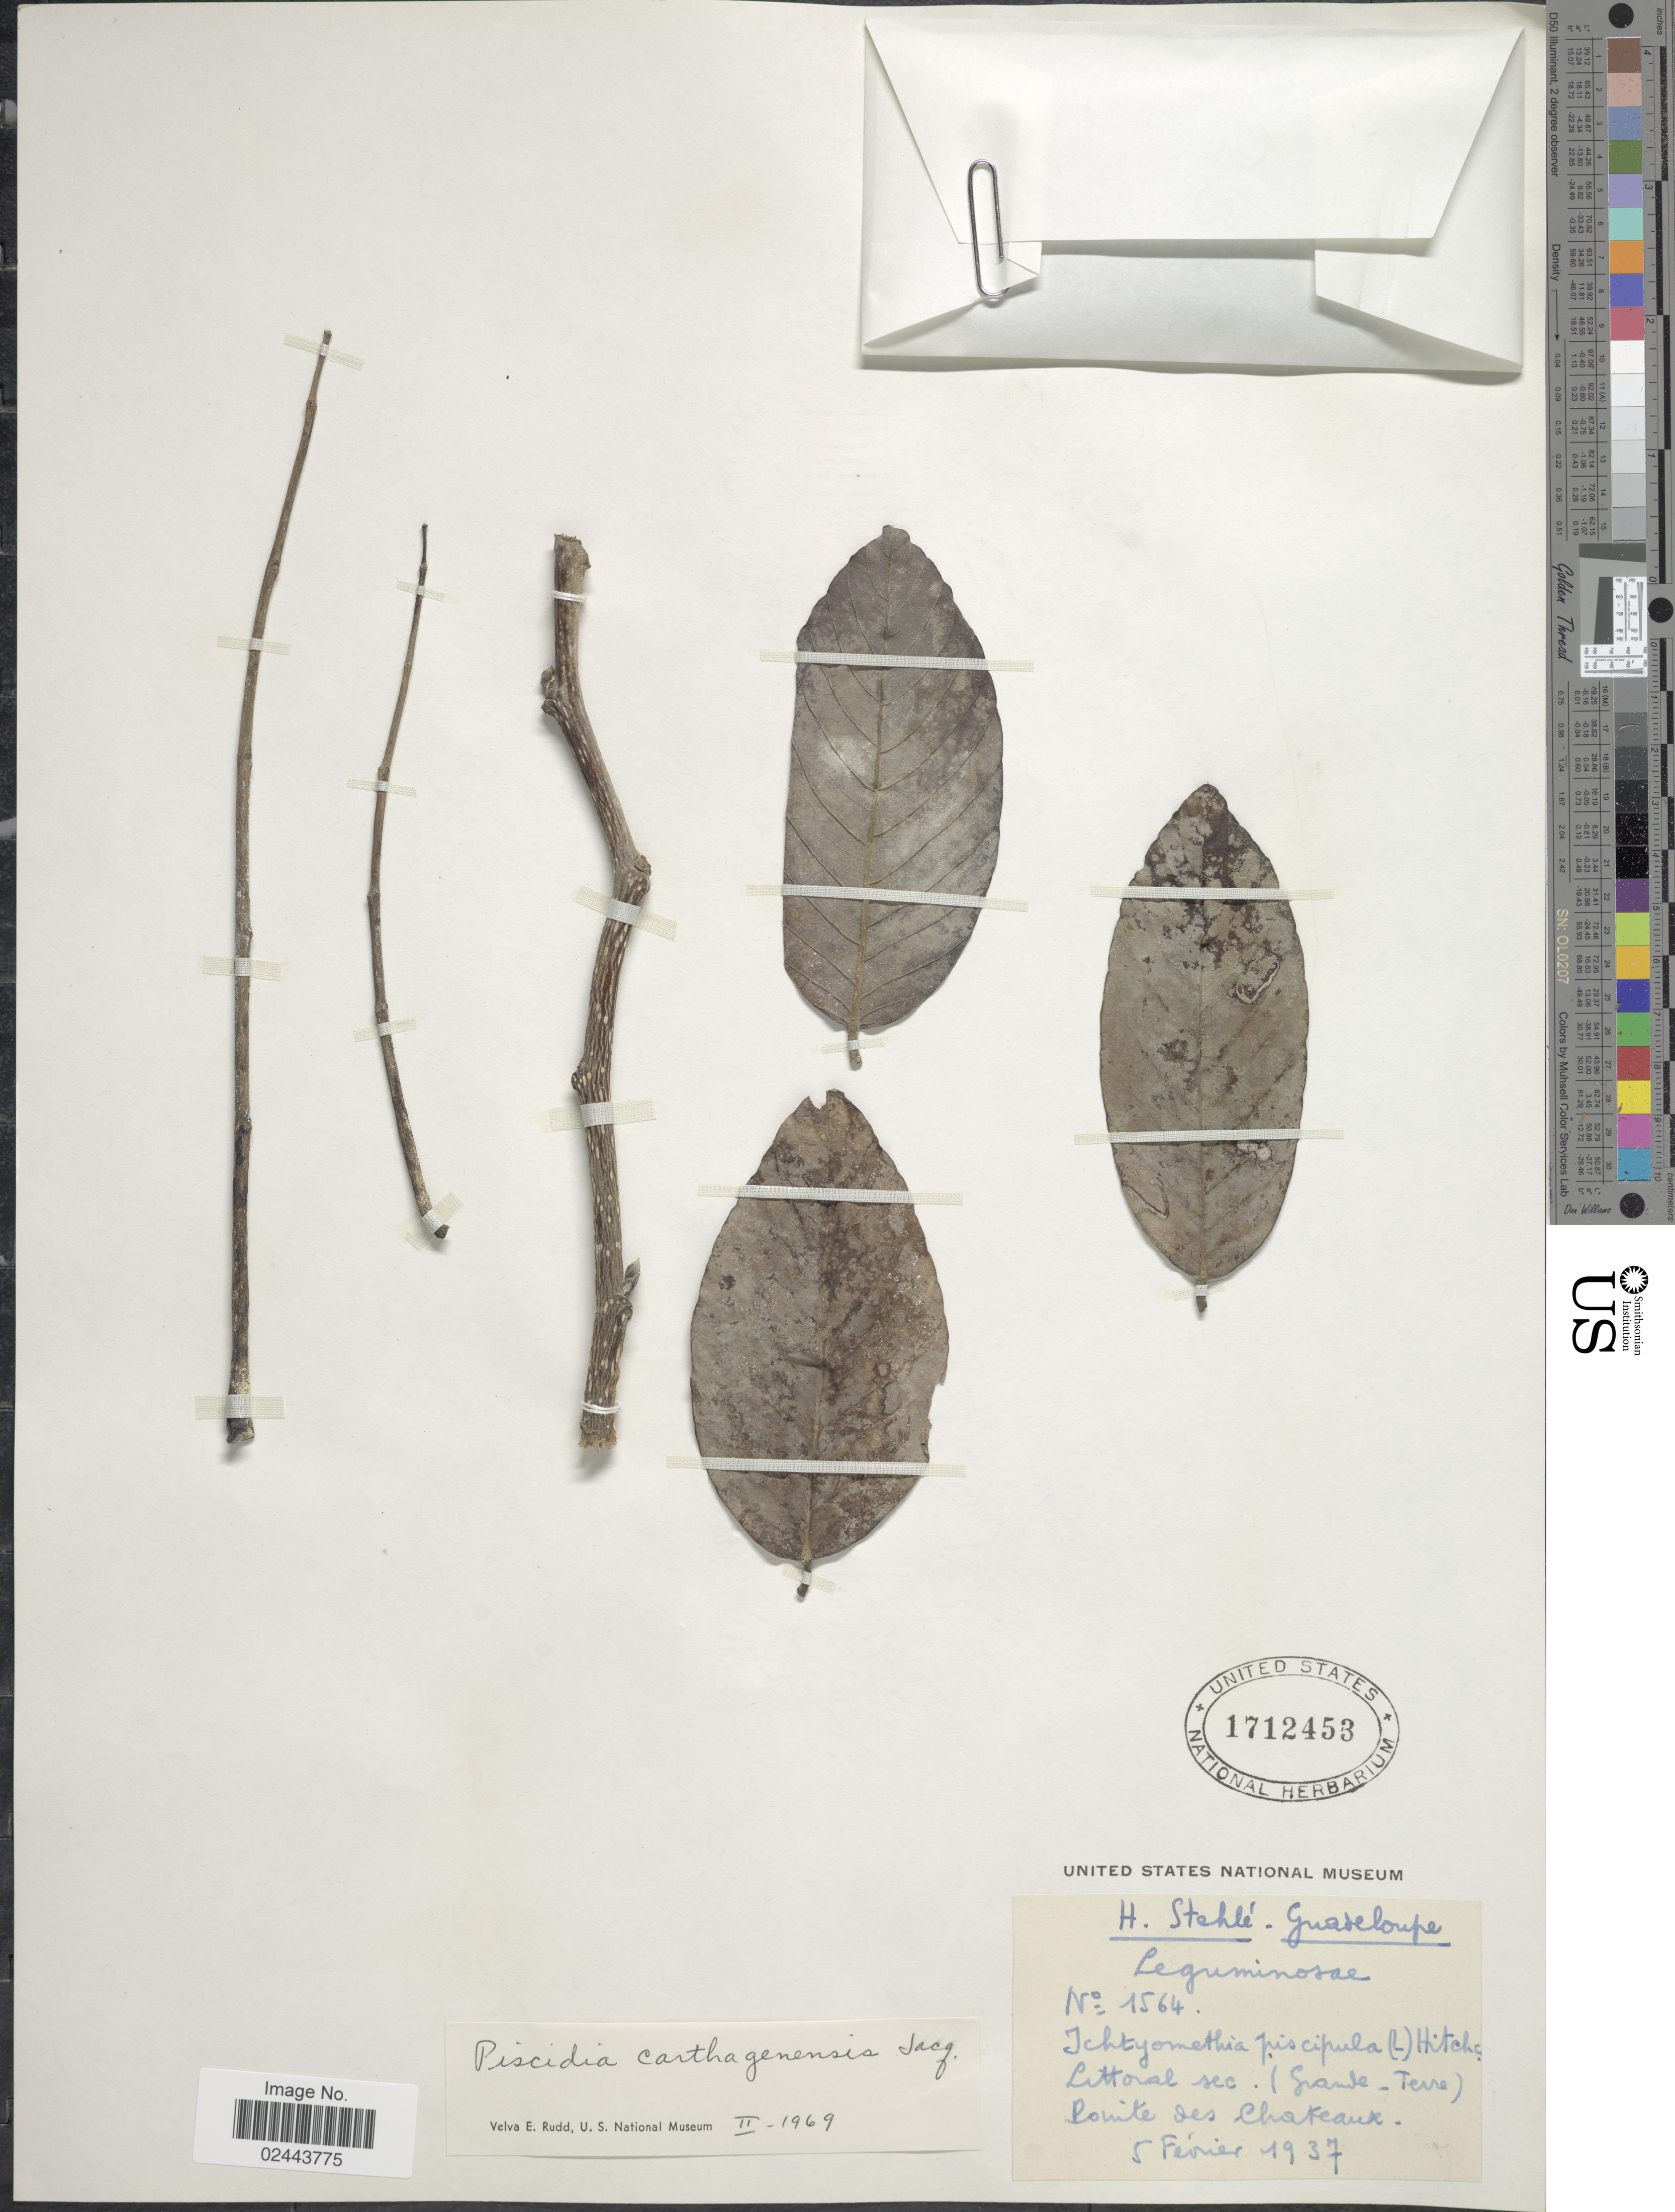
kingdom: Plantae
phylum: Tracheophyta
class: Magnoliopsida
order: Fabales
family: Fabaceae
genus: Piscidia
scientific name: Piscidia carthagenensis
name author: Jacq.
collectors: H. Stehlé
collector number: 1564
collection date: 1937-02-05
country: Guadeloupe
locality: Littoral sec. (Grande-Terre), Pointe des Chateux.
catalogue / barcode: US 1712453